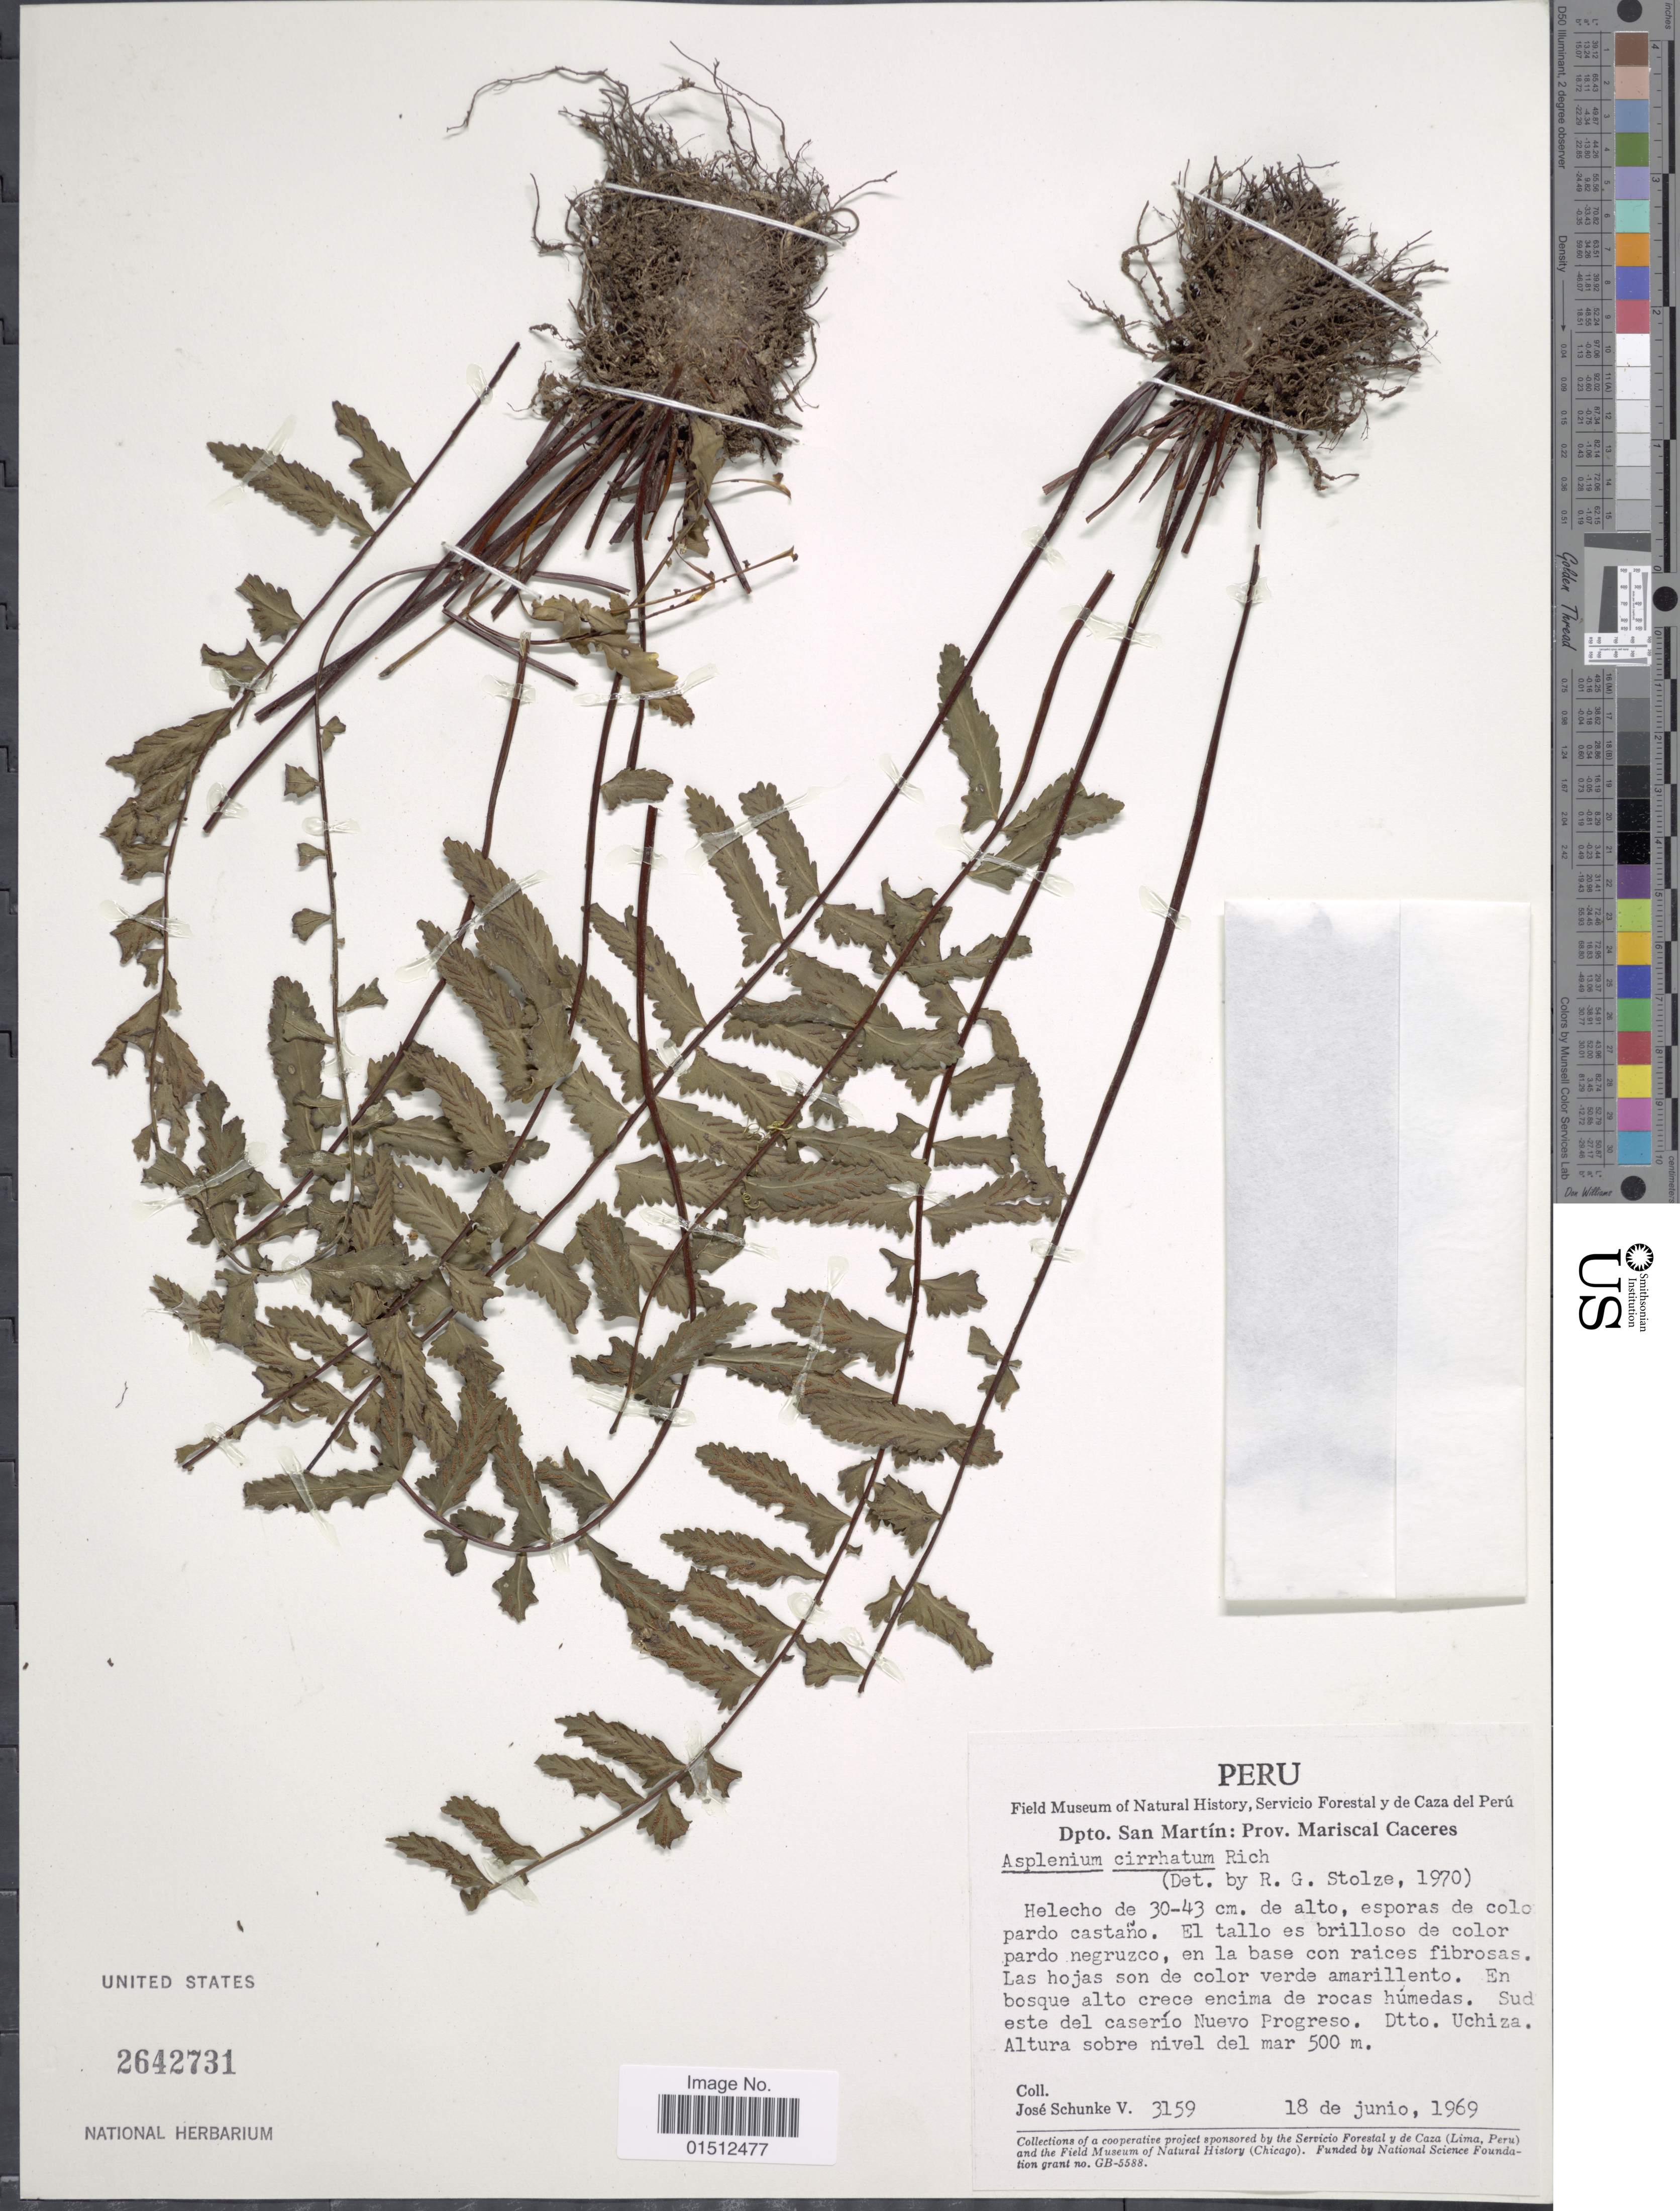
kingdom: Plantae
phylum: Tracheophyta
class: Polypodiopsida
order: Polypodiales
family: Aspleniaceae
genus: Asplenium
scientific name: Asplenium radicans var. cirrhatum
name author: (Rich. ex Willd.) Rosenst.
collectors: J. Schunke Vigo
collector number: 3159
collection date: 1969-06-18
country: Peru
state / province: San Martín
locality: Peru. Dpto, San Martin: Prov. Mariscal Caceres. Sud este del caserio Nuevo Progresso. Dtto. Uchiza.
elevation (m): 500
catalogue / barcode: US 2642731